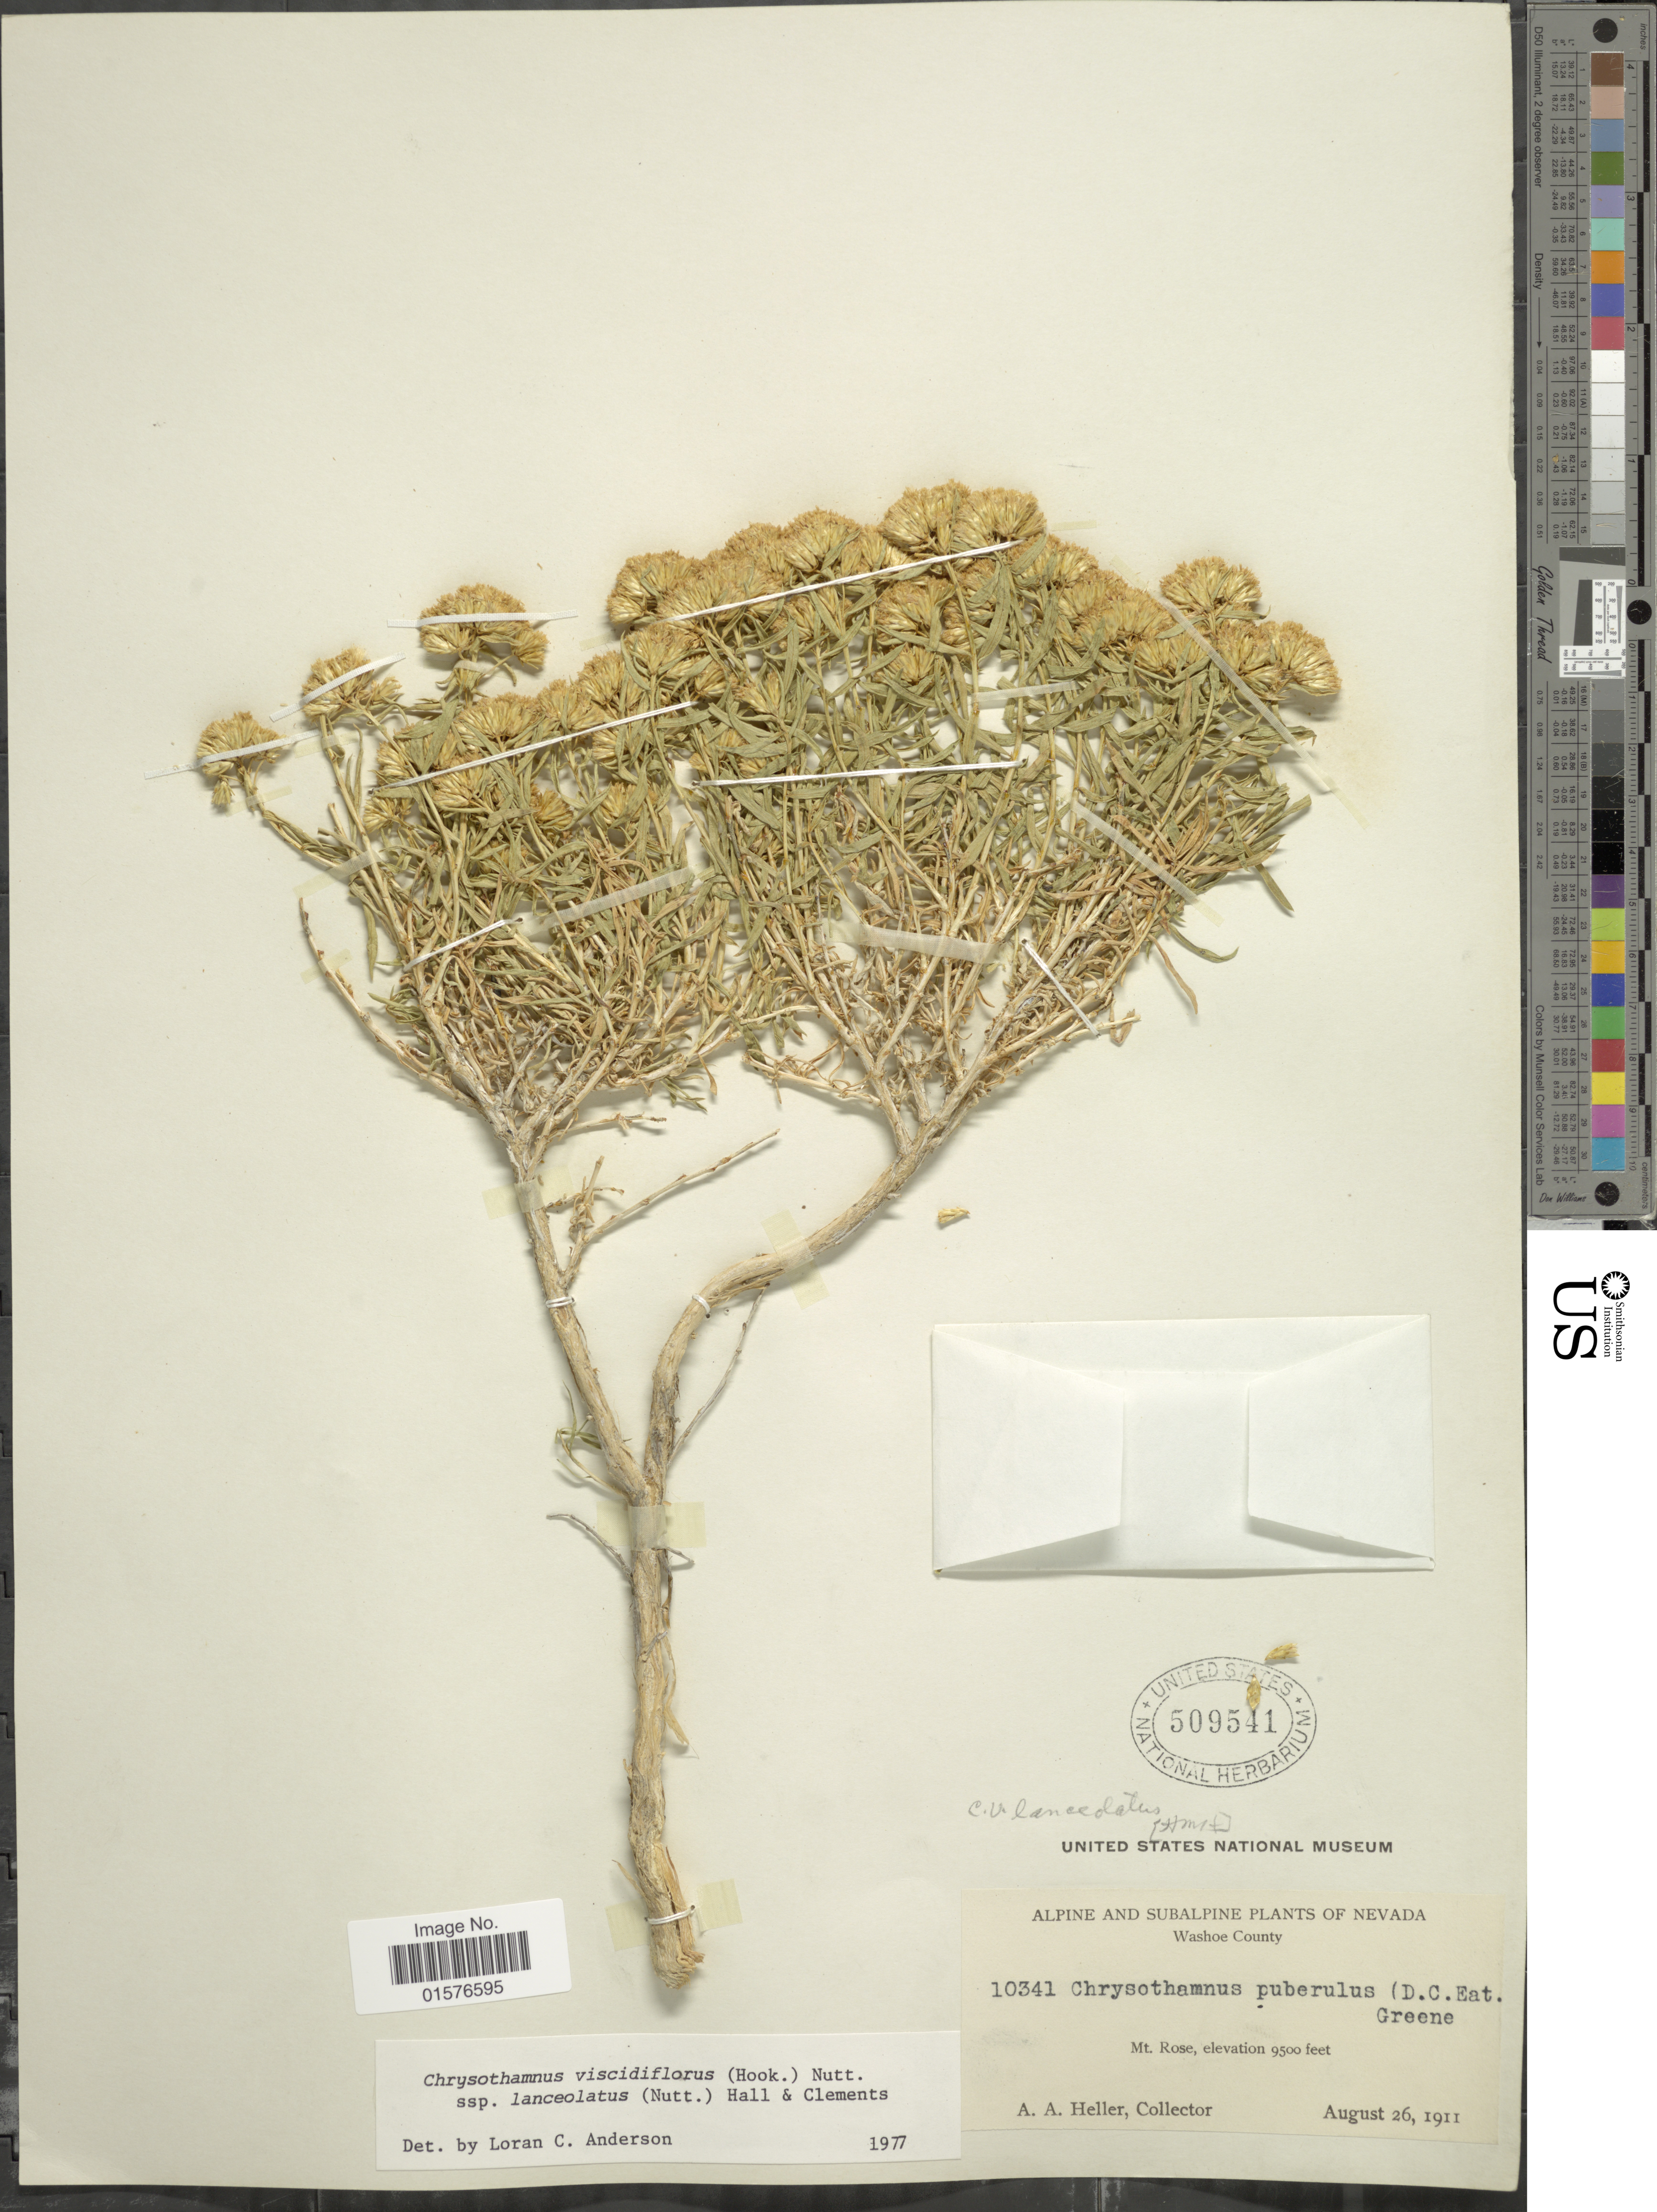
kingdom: Plantae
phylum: Tracheophyta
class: Magnoliopsida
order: Asterales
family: Asteraceae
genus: Chrysothamnus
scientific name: Chrysothamnus viscidiflorus subsp. lanceolatus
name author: (Nutt.) H.M. Hall & Clem.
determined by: Urbatsch, Lowell E., Curator (LSU), Louisiana State University (UNITED STATES)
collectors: A. A. Heller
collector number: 10341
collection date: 1911-08-26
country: United States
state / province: Nevada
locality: Washoe County, Mt. Rose.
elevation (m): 2896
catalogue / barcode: US 509541